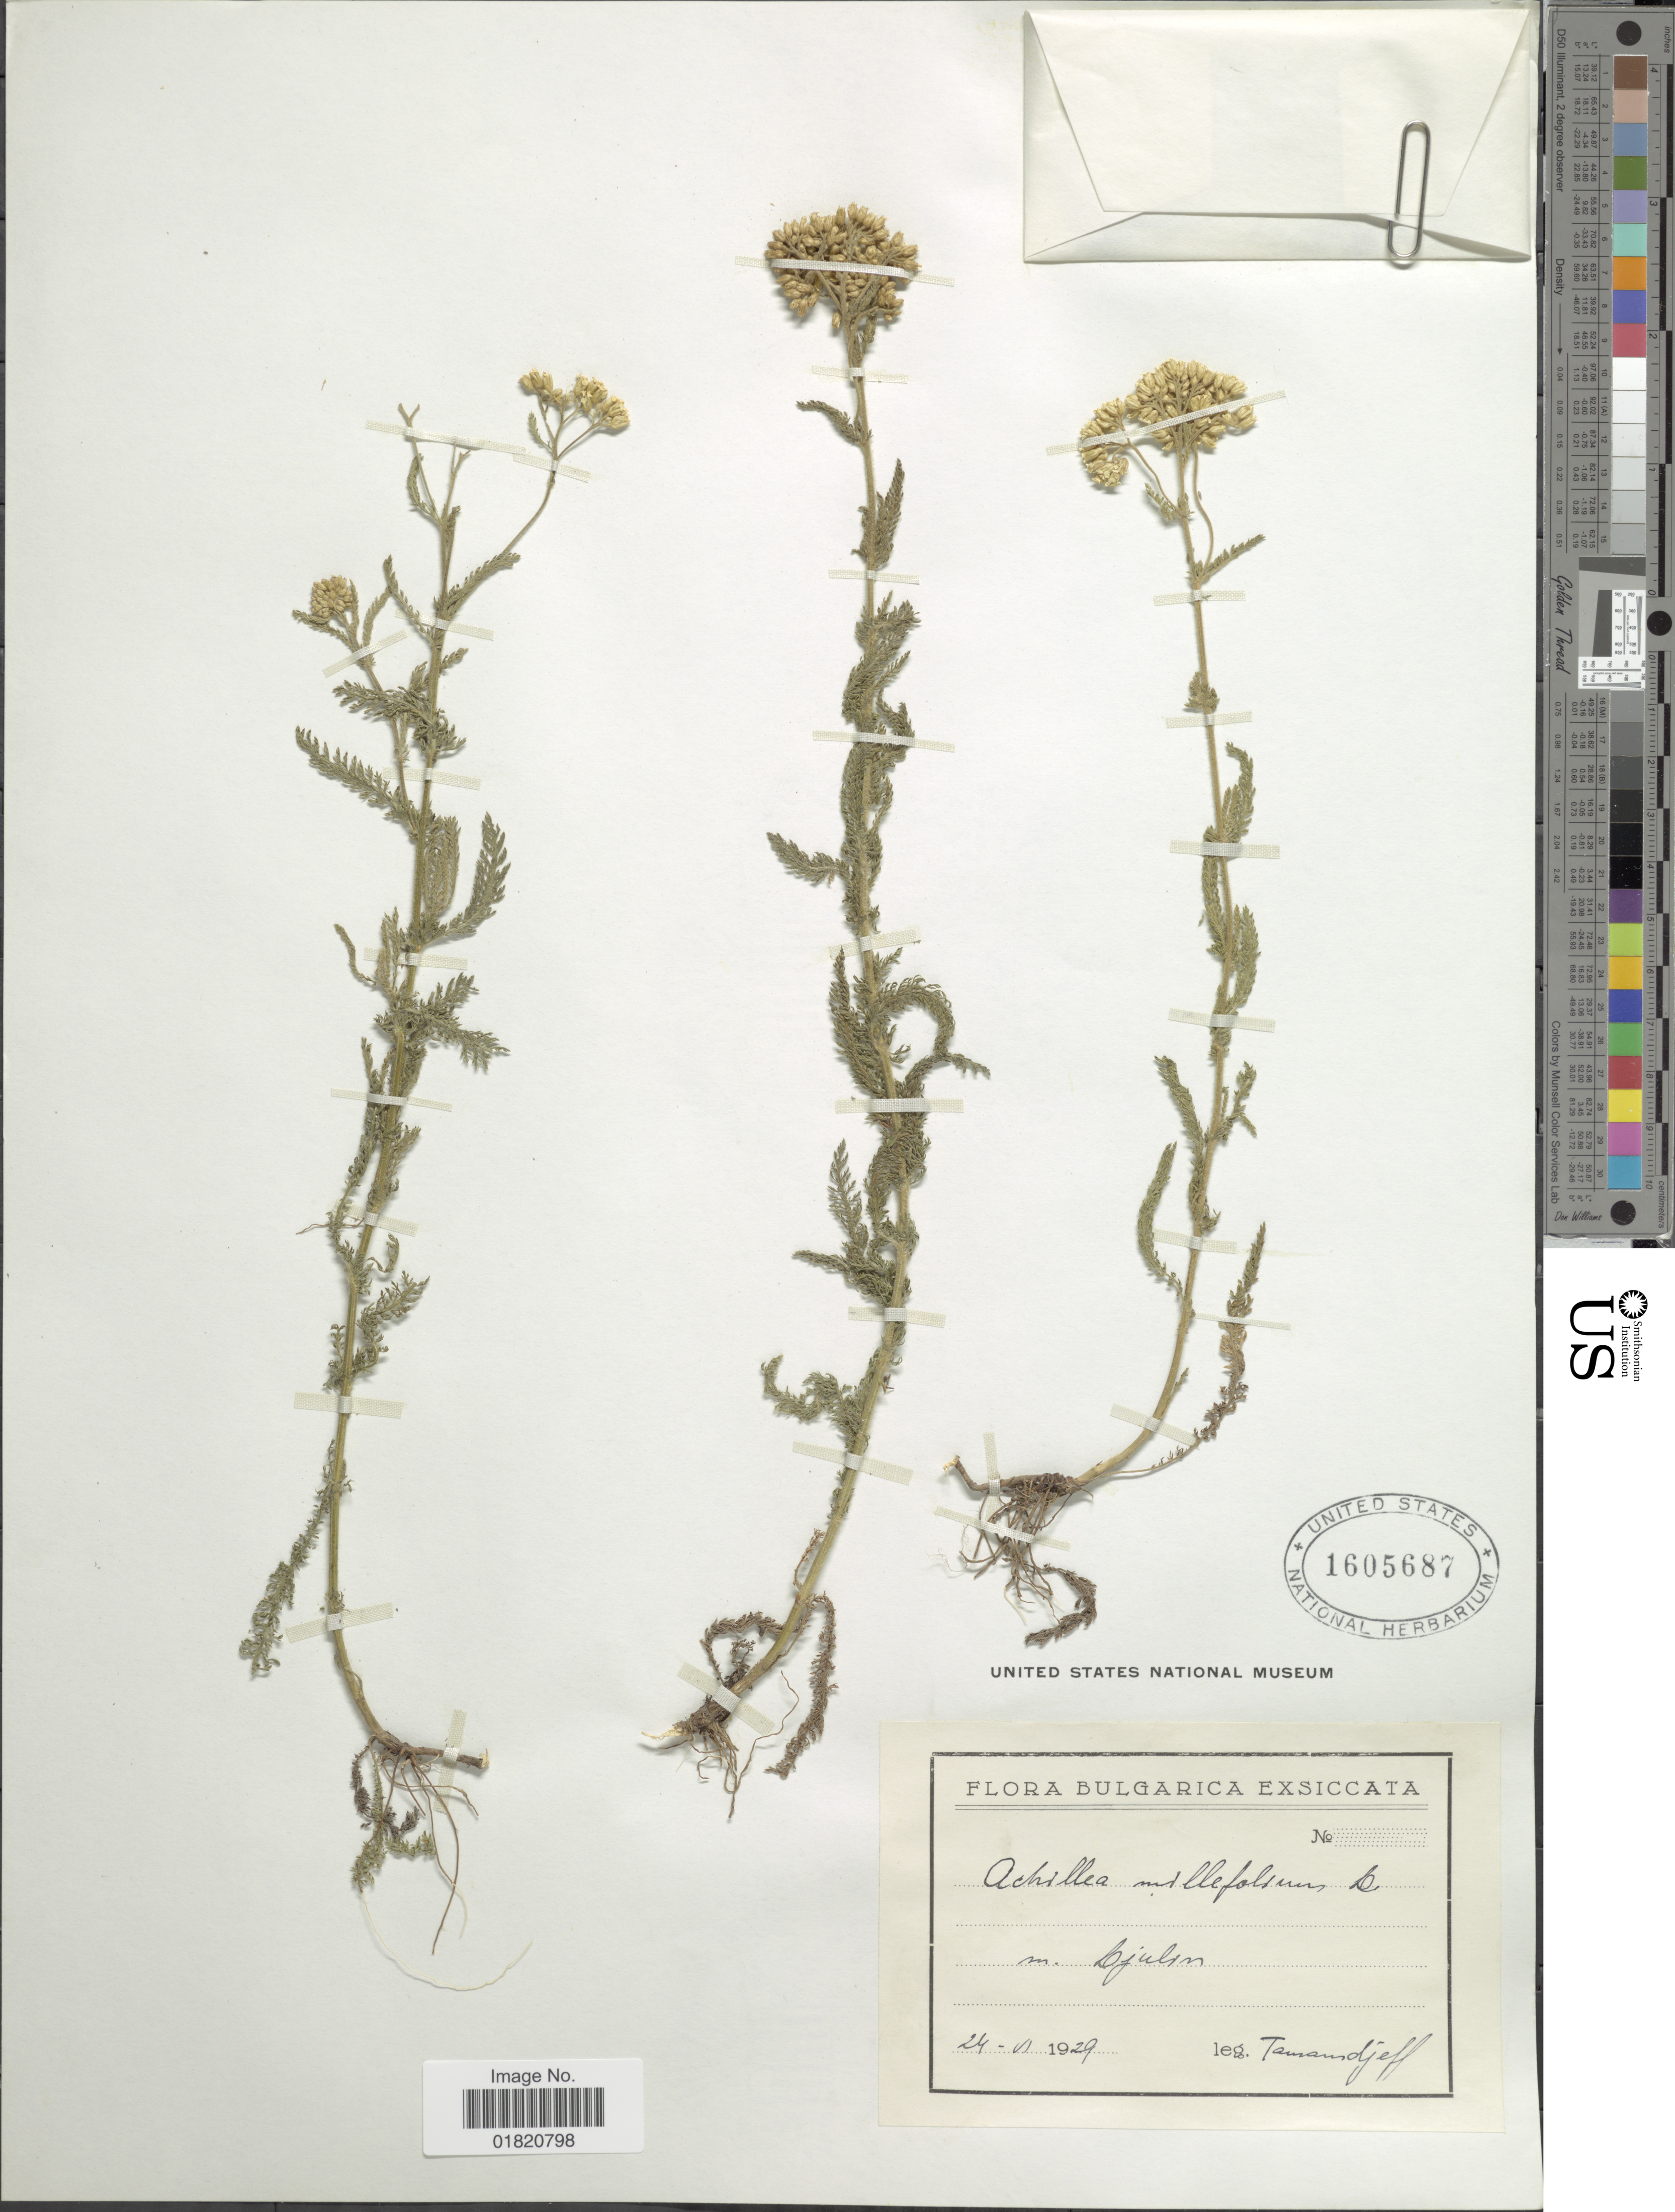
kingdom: Plantae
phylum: Tracheophyta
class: Magnoliopsida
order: Asterales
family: Asteraceae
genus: Achillea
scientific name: Achillea millefolium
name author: L.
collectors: -. Tamandjeff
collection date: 1929-06-24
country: Bulgaria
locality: M. bjulim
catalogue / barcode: US 1605687